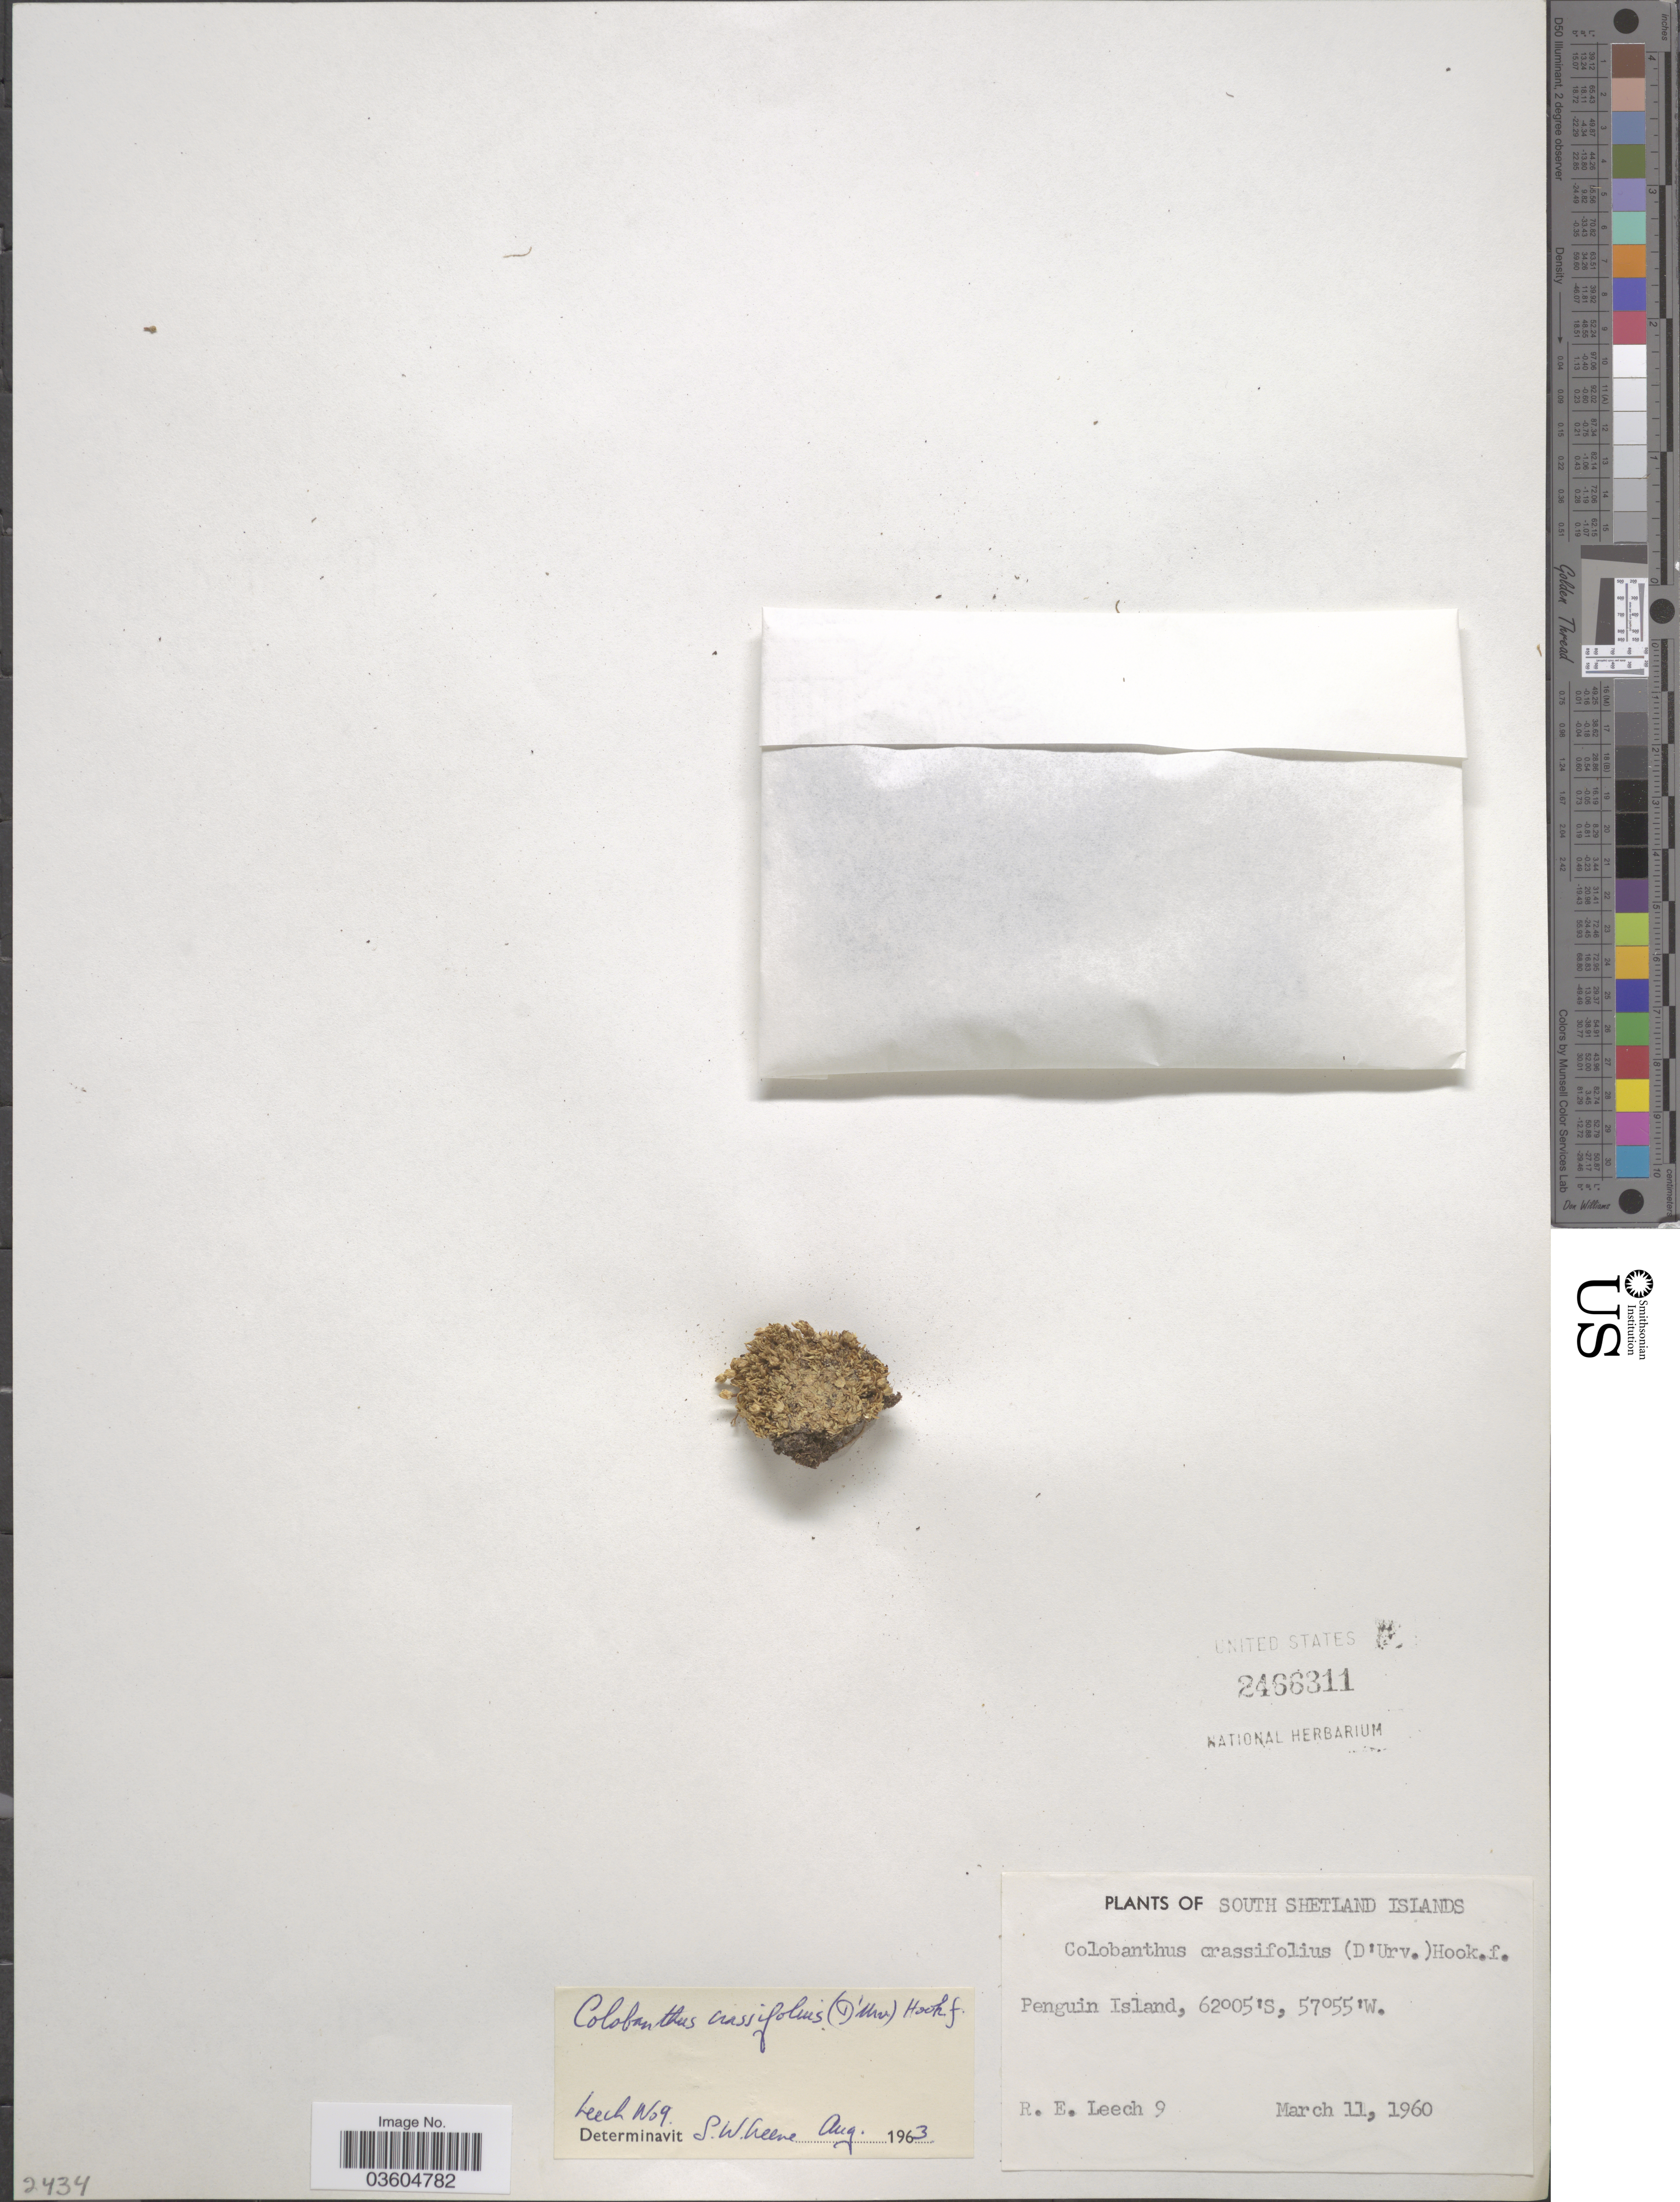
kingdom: Plantae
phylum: Tracheophyta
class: Magnoliopsida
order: Caryophyllales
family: Caryophyllaceae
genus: Colobanthus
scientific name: Colobanthus crassifolius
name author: (d'Urv.) Hook. f.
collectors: R. Leech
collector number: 9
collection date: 1960-03-11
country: British Antarctic Territory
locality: South Shetland Islands. Penguin Island.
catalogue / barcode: US 2466311